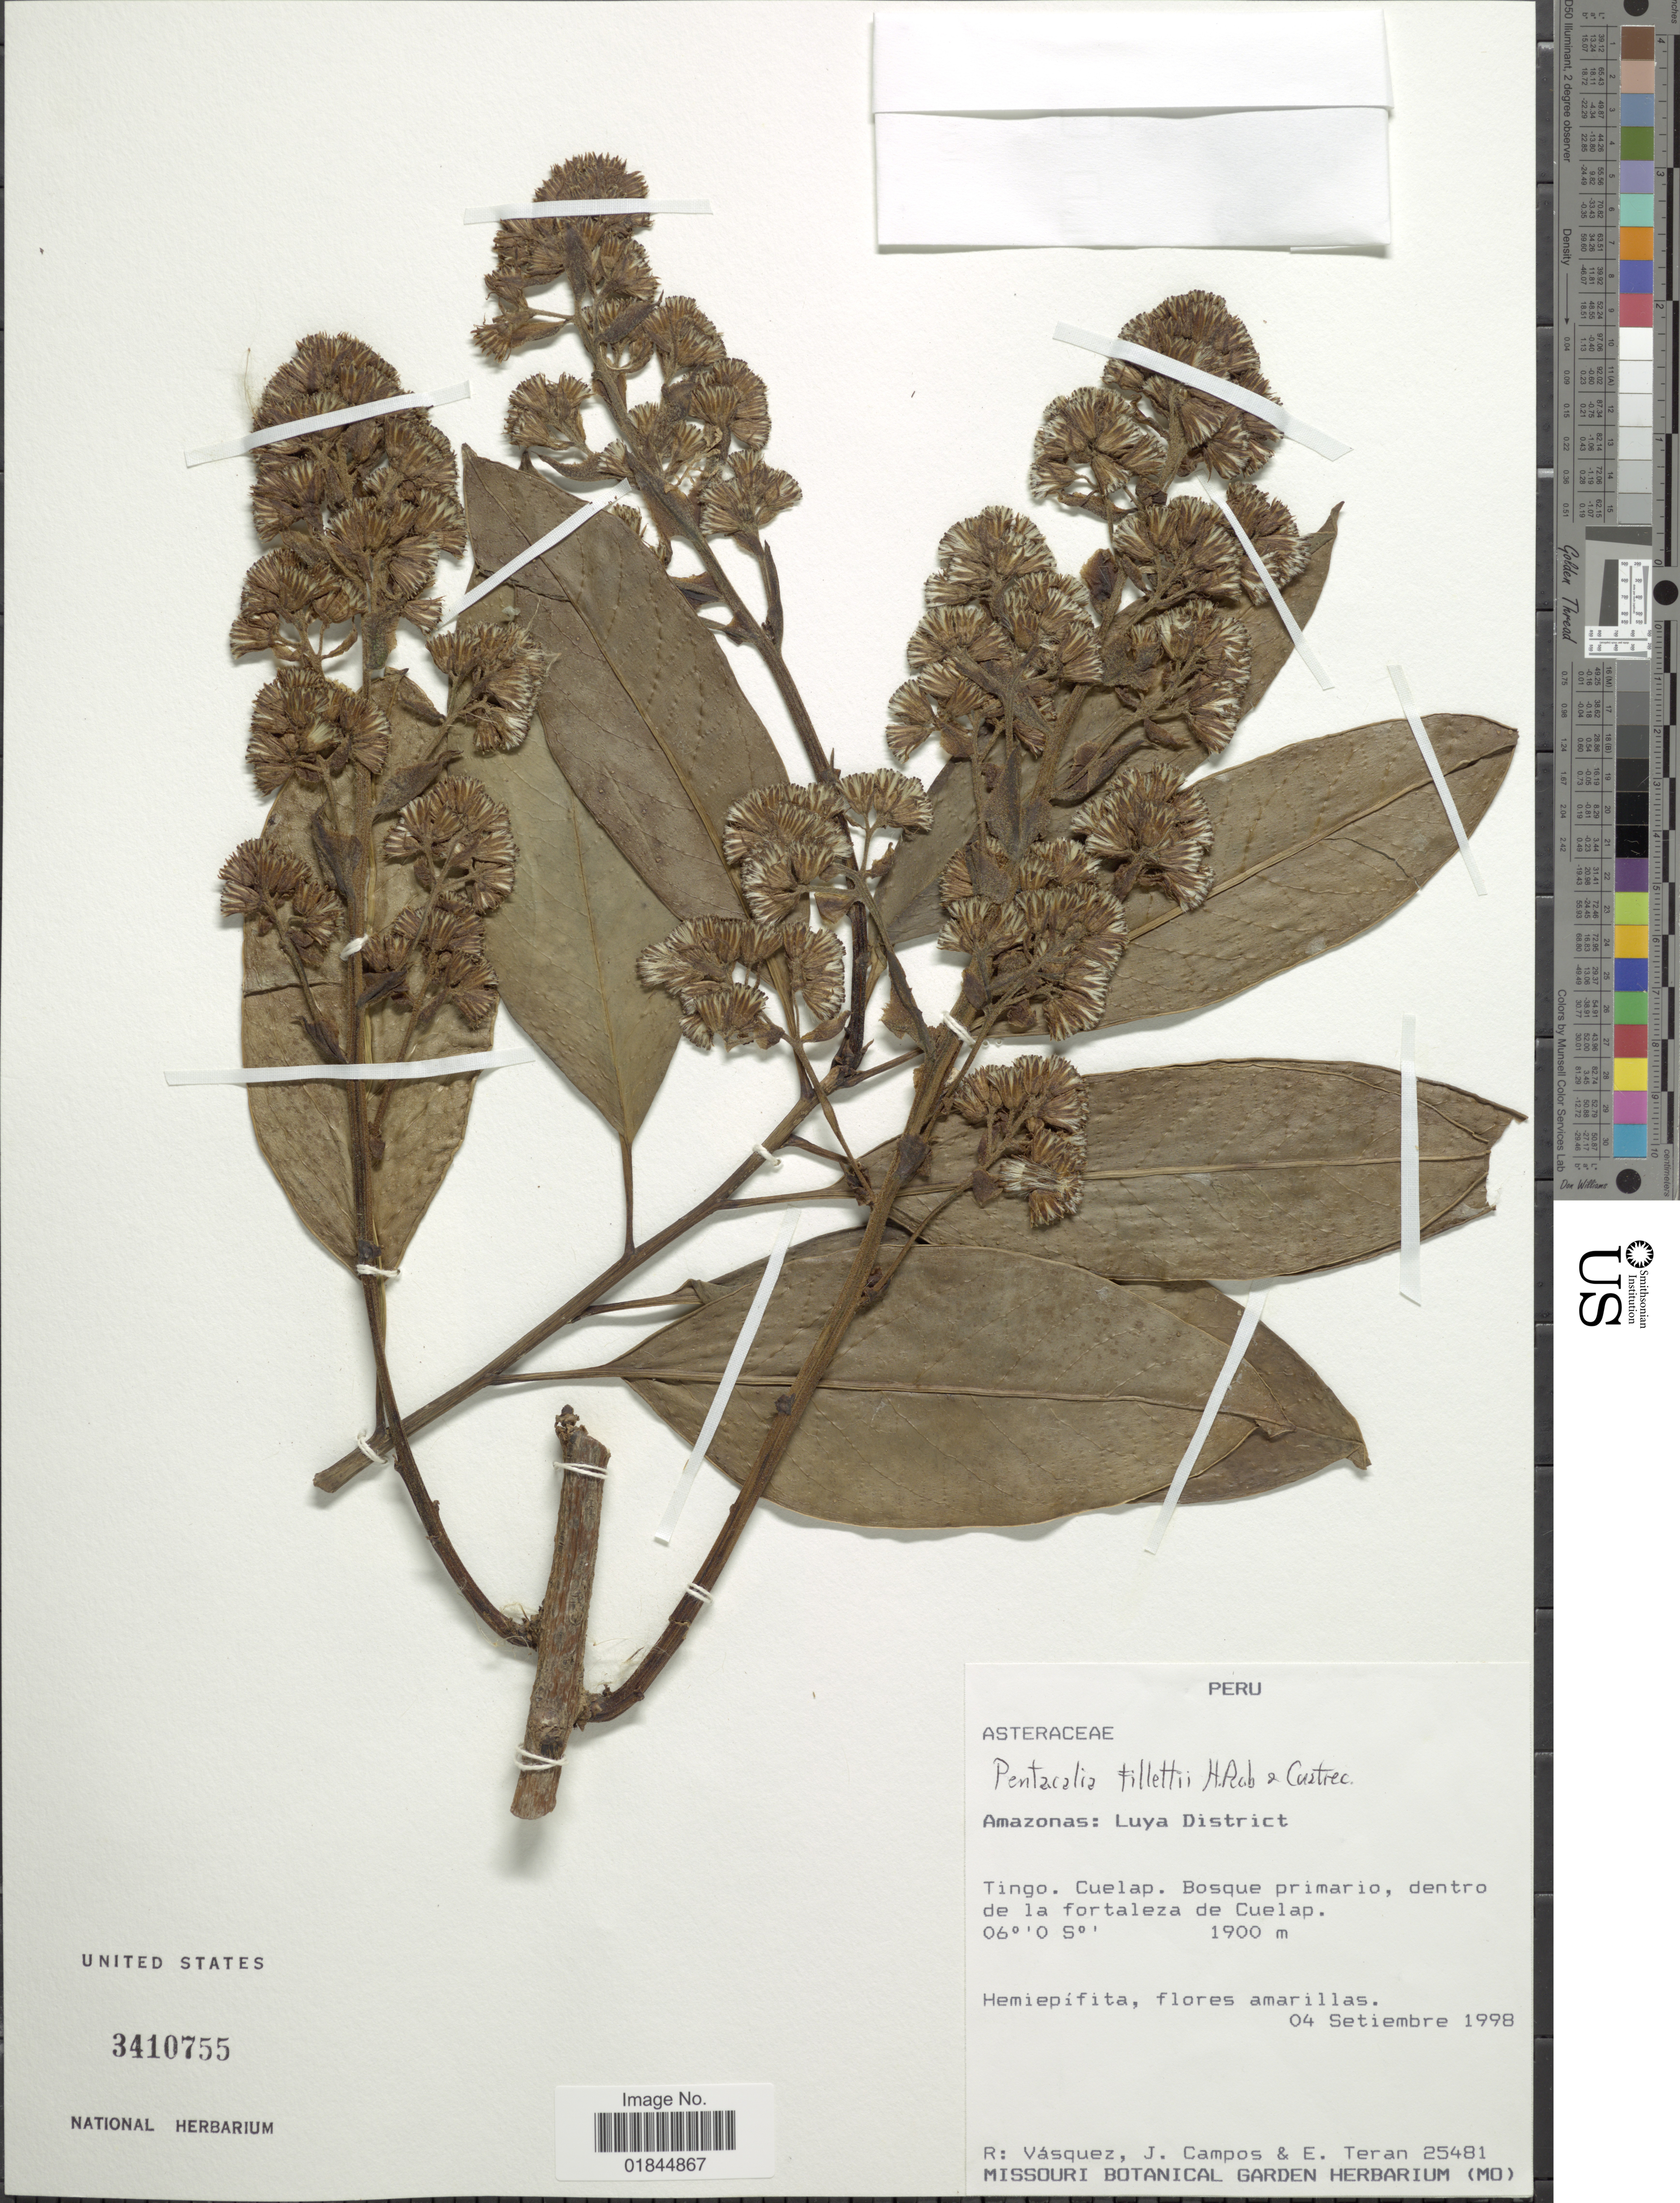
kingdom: Plantae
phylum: Tracheophyta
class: Magnoliopsida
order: Asterales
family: Asteraceae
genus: Pentacalia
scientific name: Pentacalia poyasensis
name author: (Cuatrec.) Cuatrec.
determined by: Calvo, Joel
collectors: R. Vasquez, J. Campos & E. Teran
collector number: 25481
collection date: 1998-09-04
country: Peru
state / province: Amazonas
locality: Amazonas: Luya District. Tingo. Cuelap. Bosque primario, dentro de la fortaleza de Cuelap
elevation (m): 1900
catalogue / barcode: US 3410755